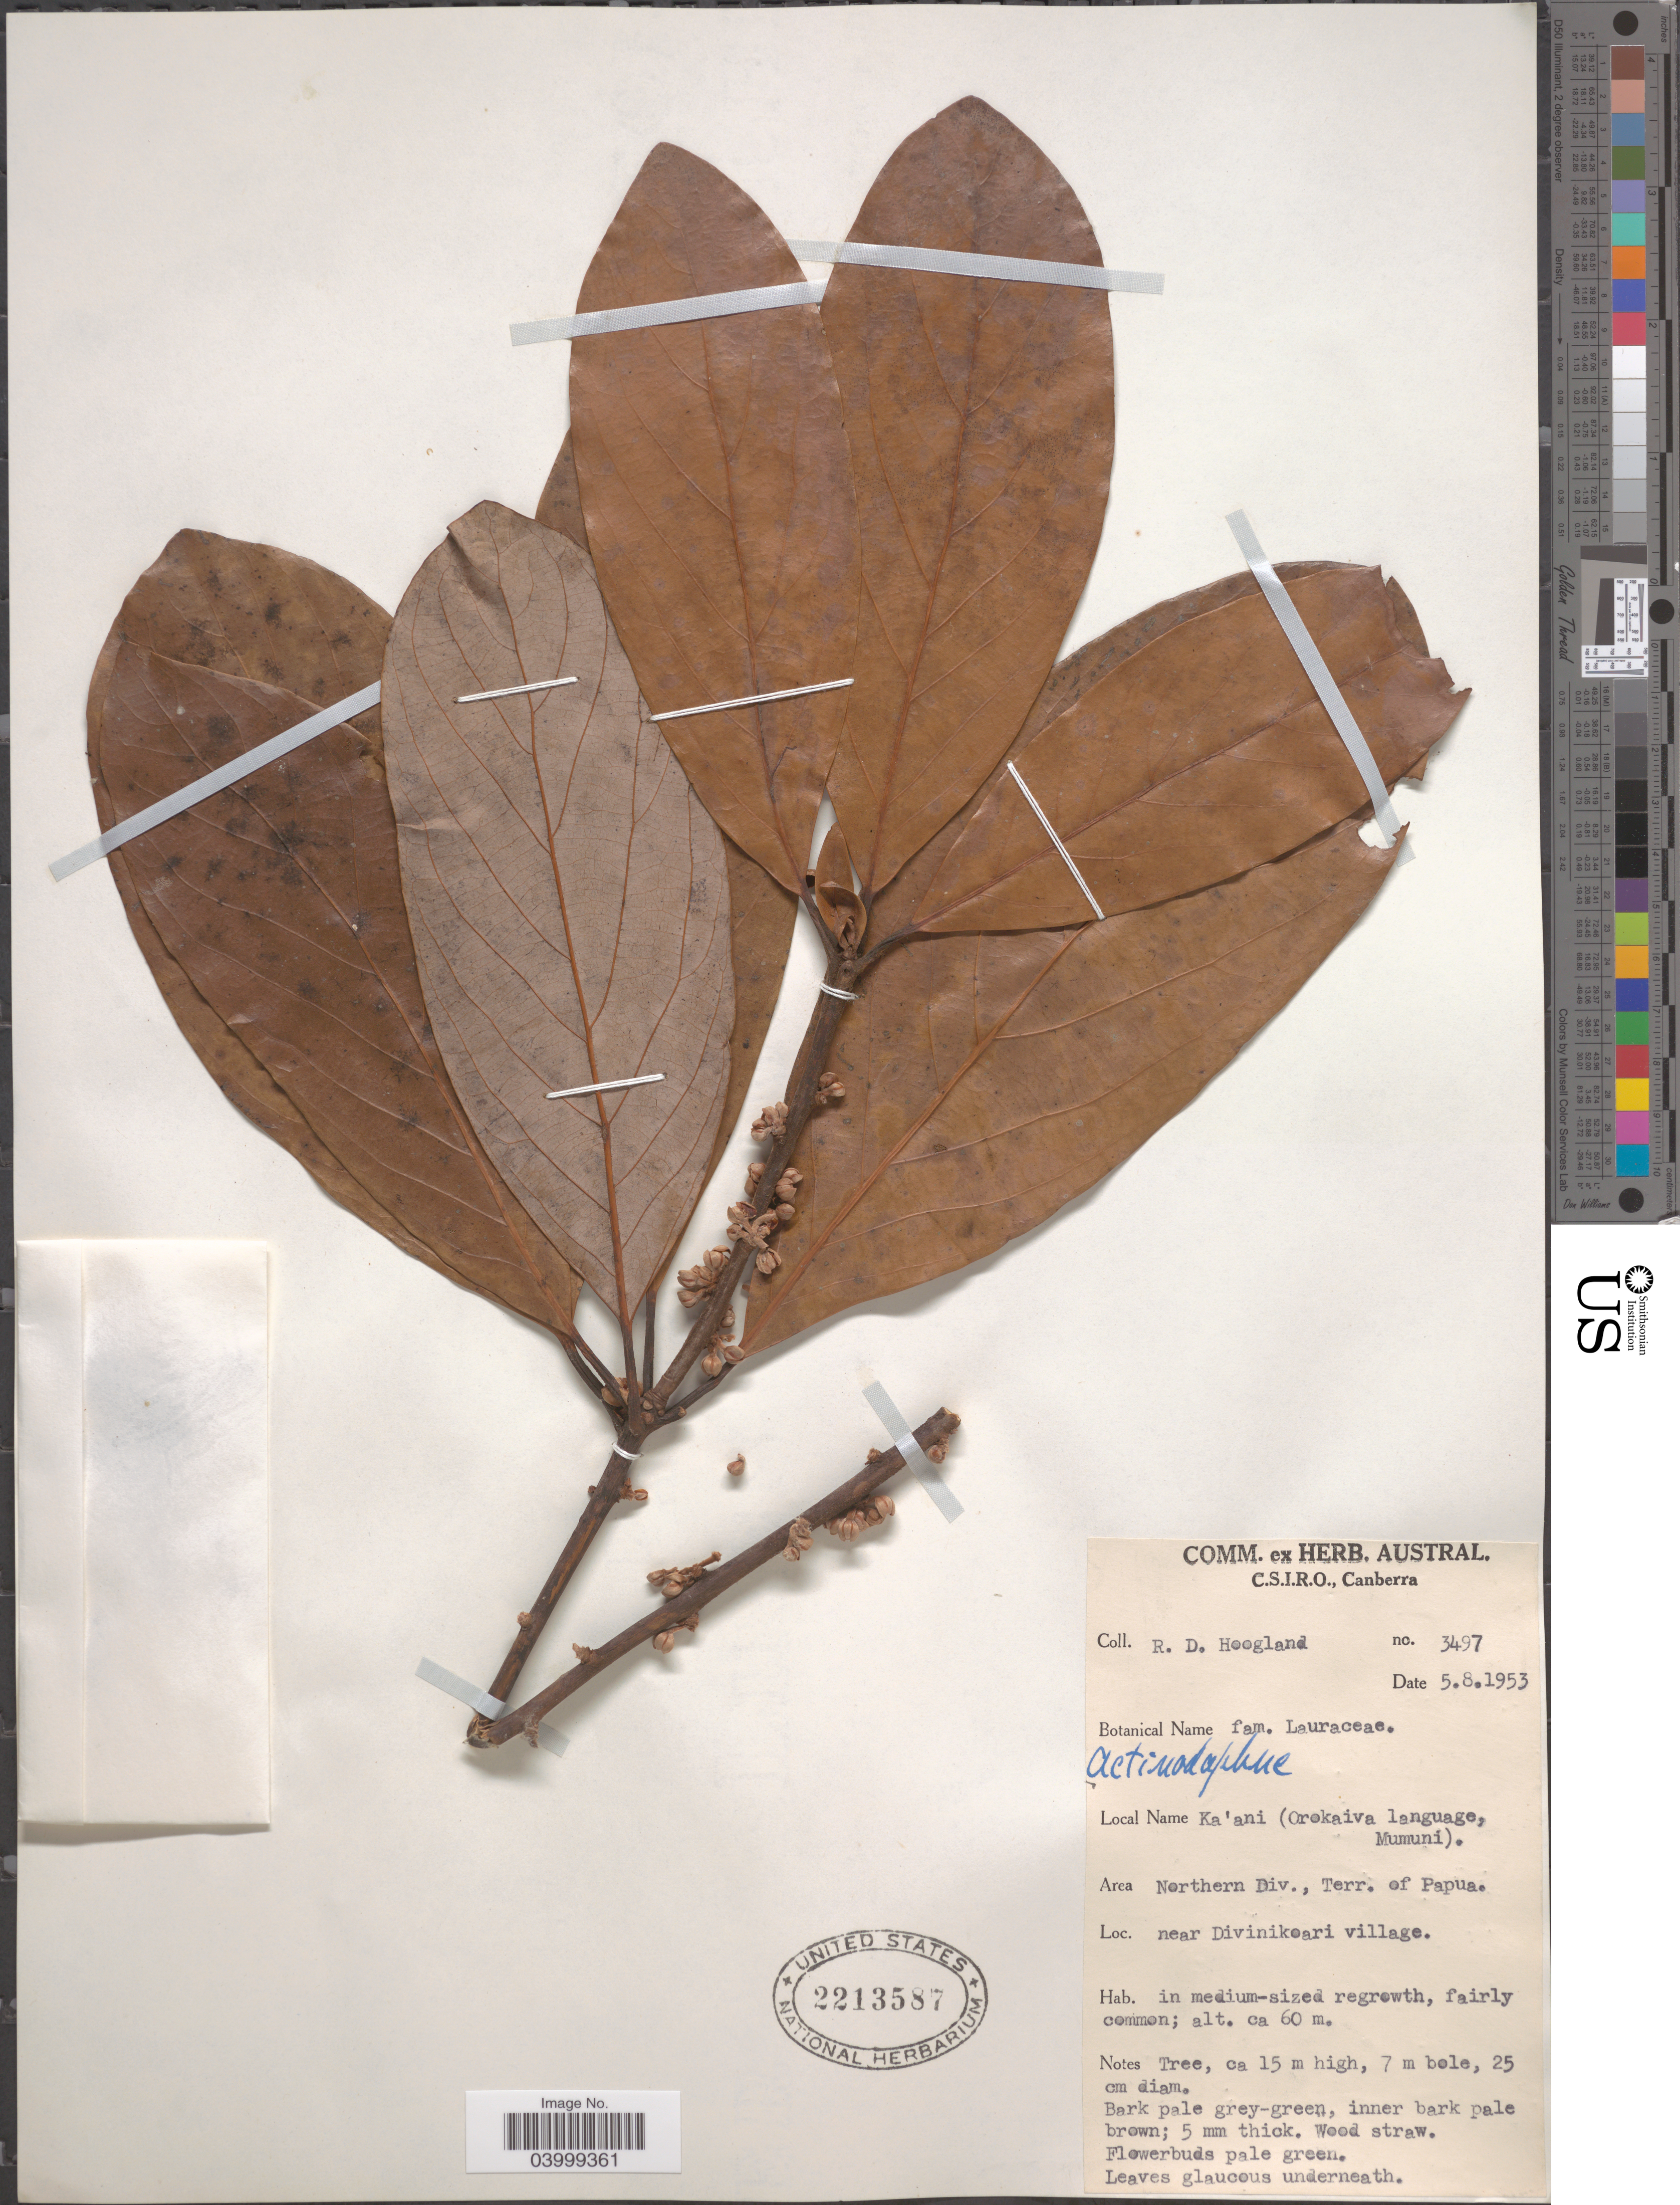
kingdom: Plantae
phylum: Tracheophyta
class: Magnoliopsida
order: Laurales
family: Lauraceae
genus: Actinodaphne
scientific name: Actinodaphne sp.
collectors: R. D. Hoogland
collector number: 3497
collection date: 1953-08-05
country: Papua New Guinea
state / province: Northern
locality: Area Northern Div., Terr, of Papua. Near Divinikoari village.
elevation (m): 60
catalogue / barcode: US 2213587